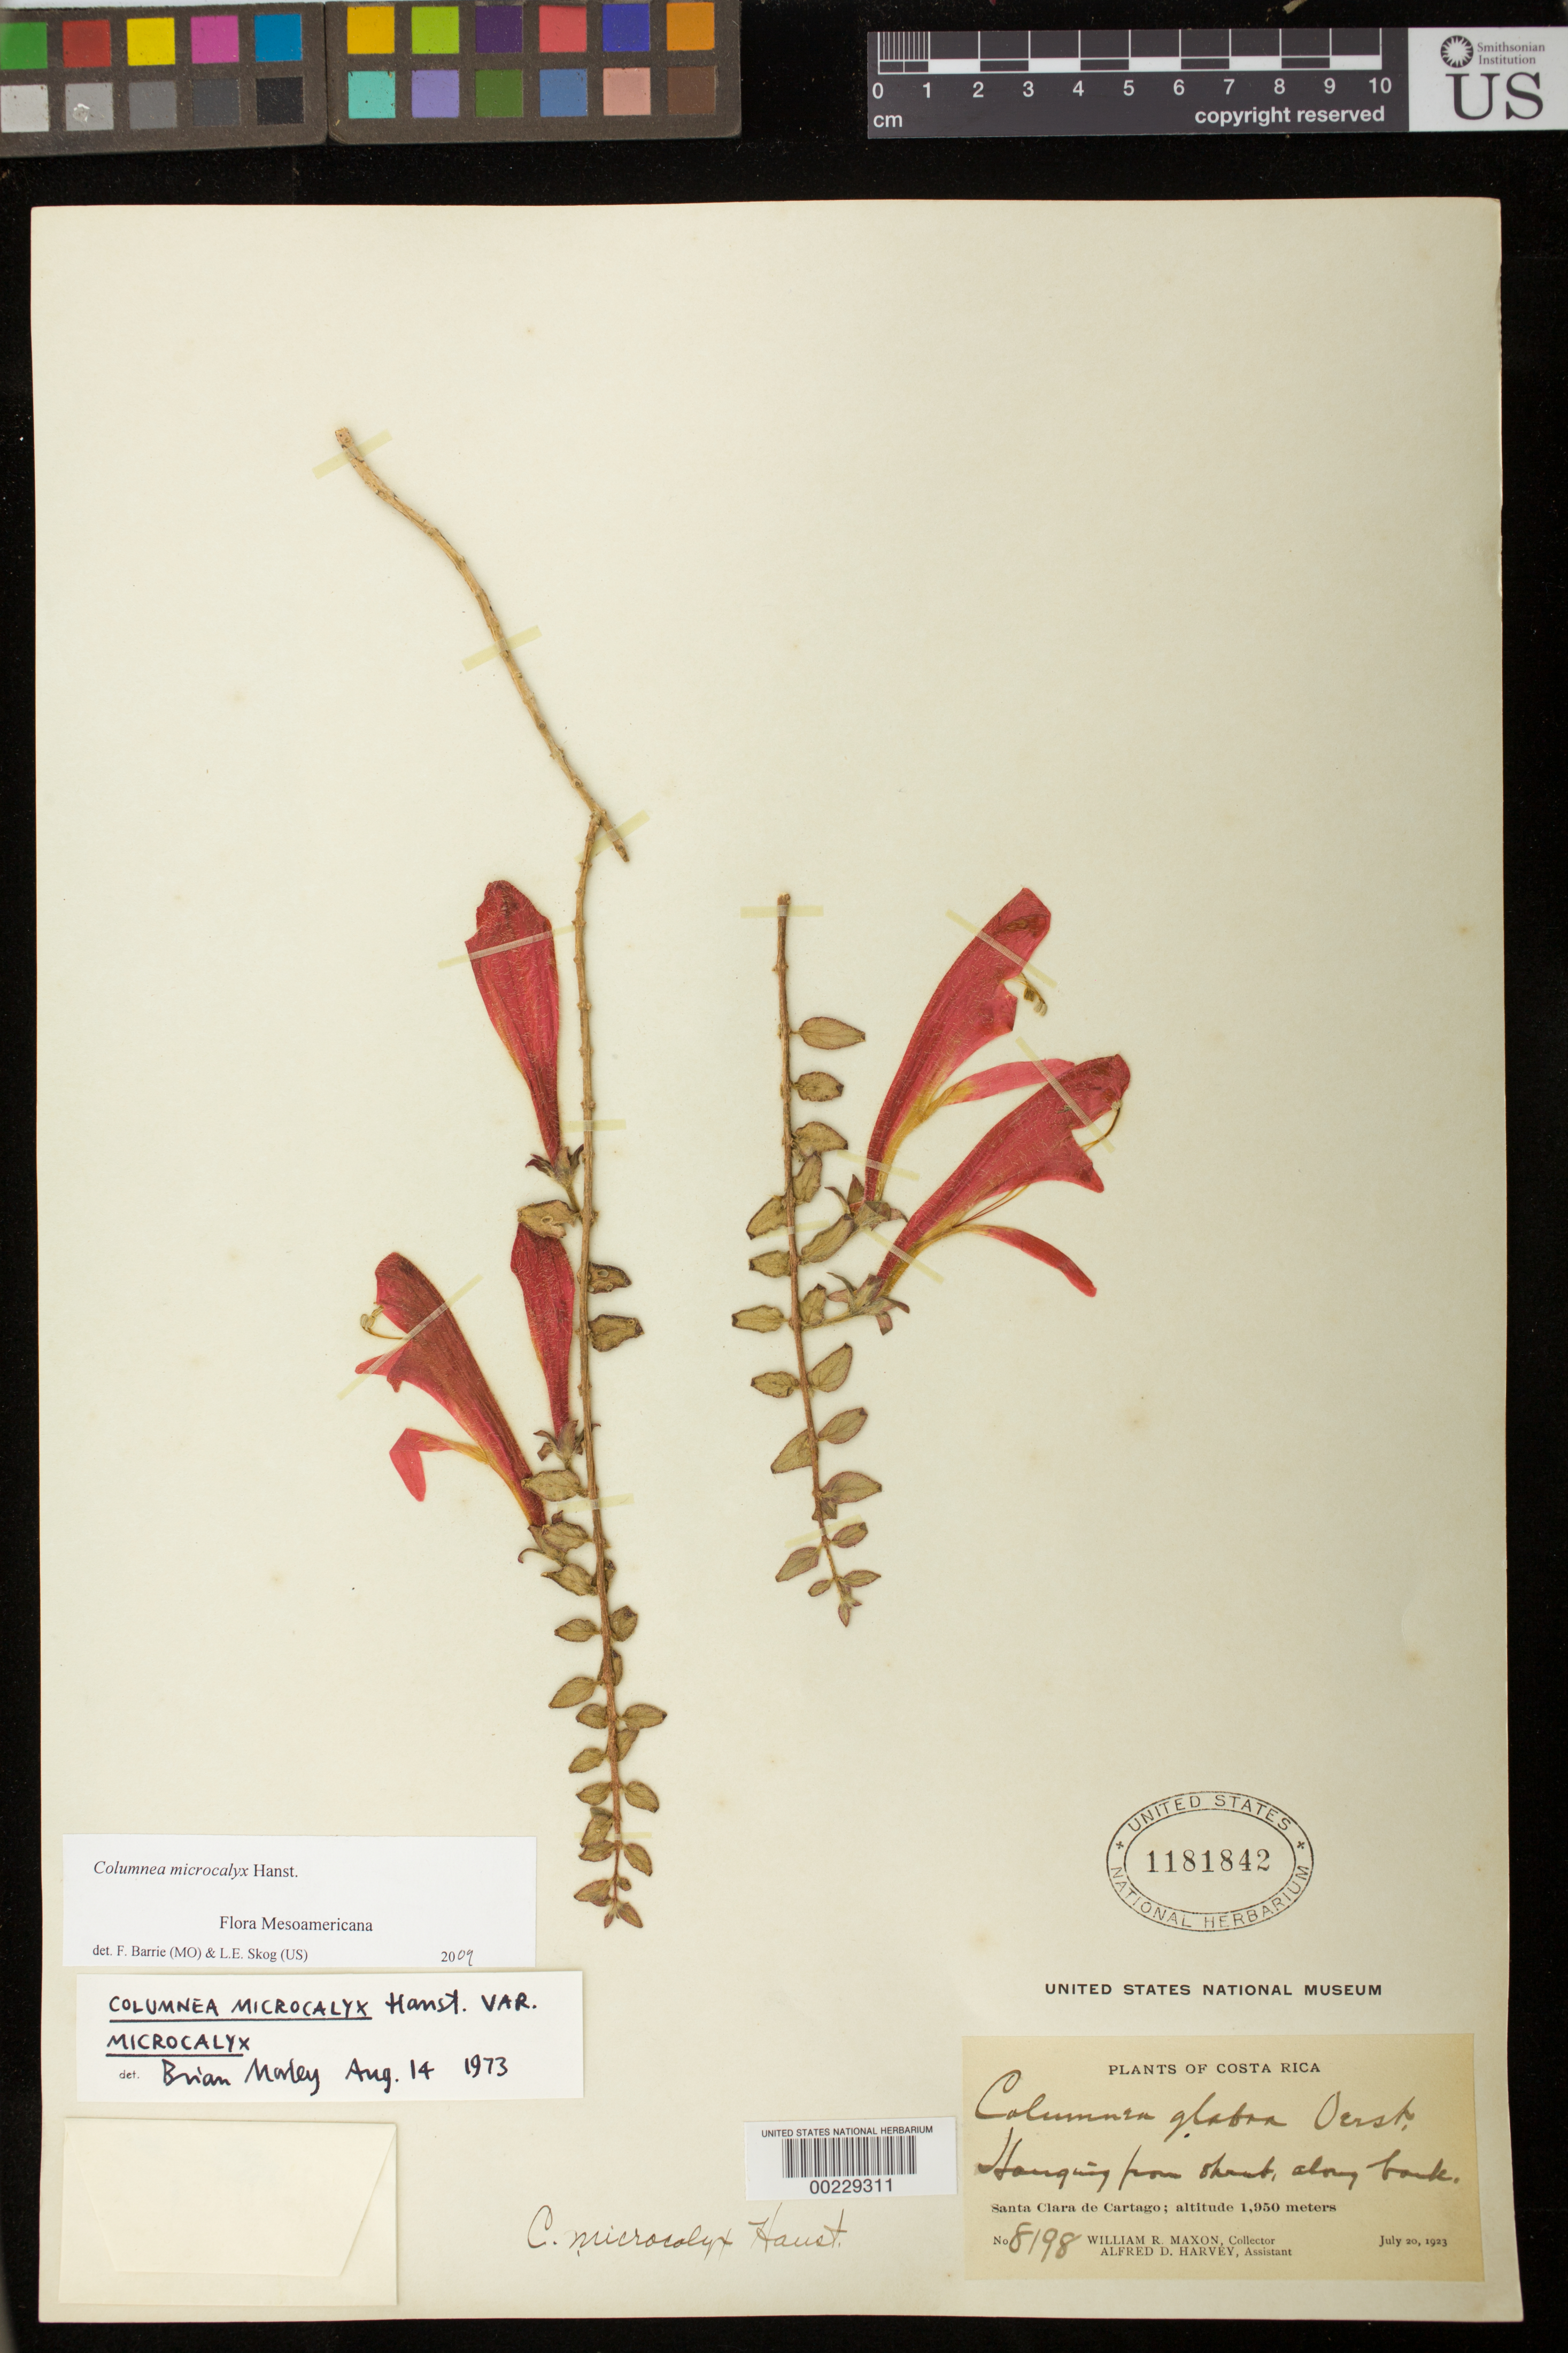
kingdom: Plantae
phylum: Tracheophyta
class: Magnoliopsida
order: Lamiales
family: Gesneriaceae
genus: Columnea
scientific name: Columnea microcalyx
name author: Hanst.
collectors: W. R. Maxon & A. D. Harvey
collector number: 8198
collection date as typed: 20 Jul 1923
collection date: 1923-07-20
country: Costa Rica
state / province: Cartago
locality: Santa Clara de Cartago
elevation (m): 1950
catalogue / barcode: US 1181842